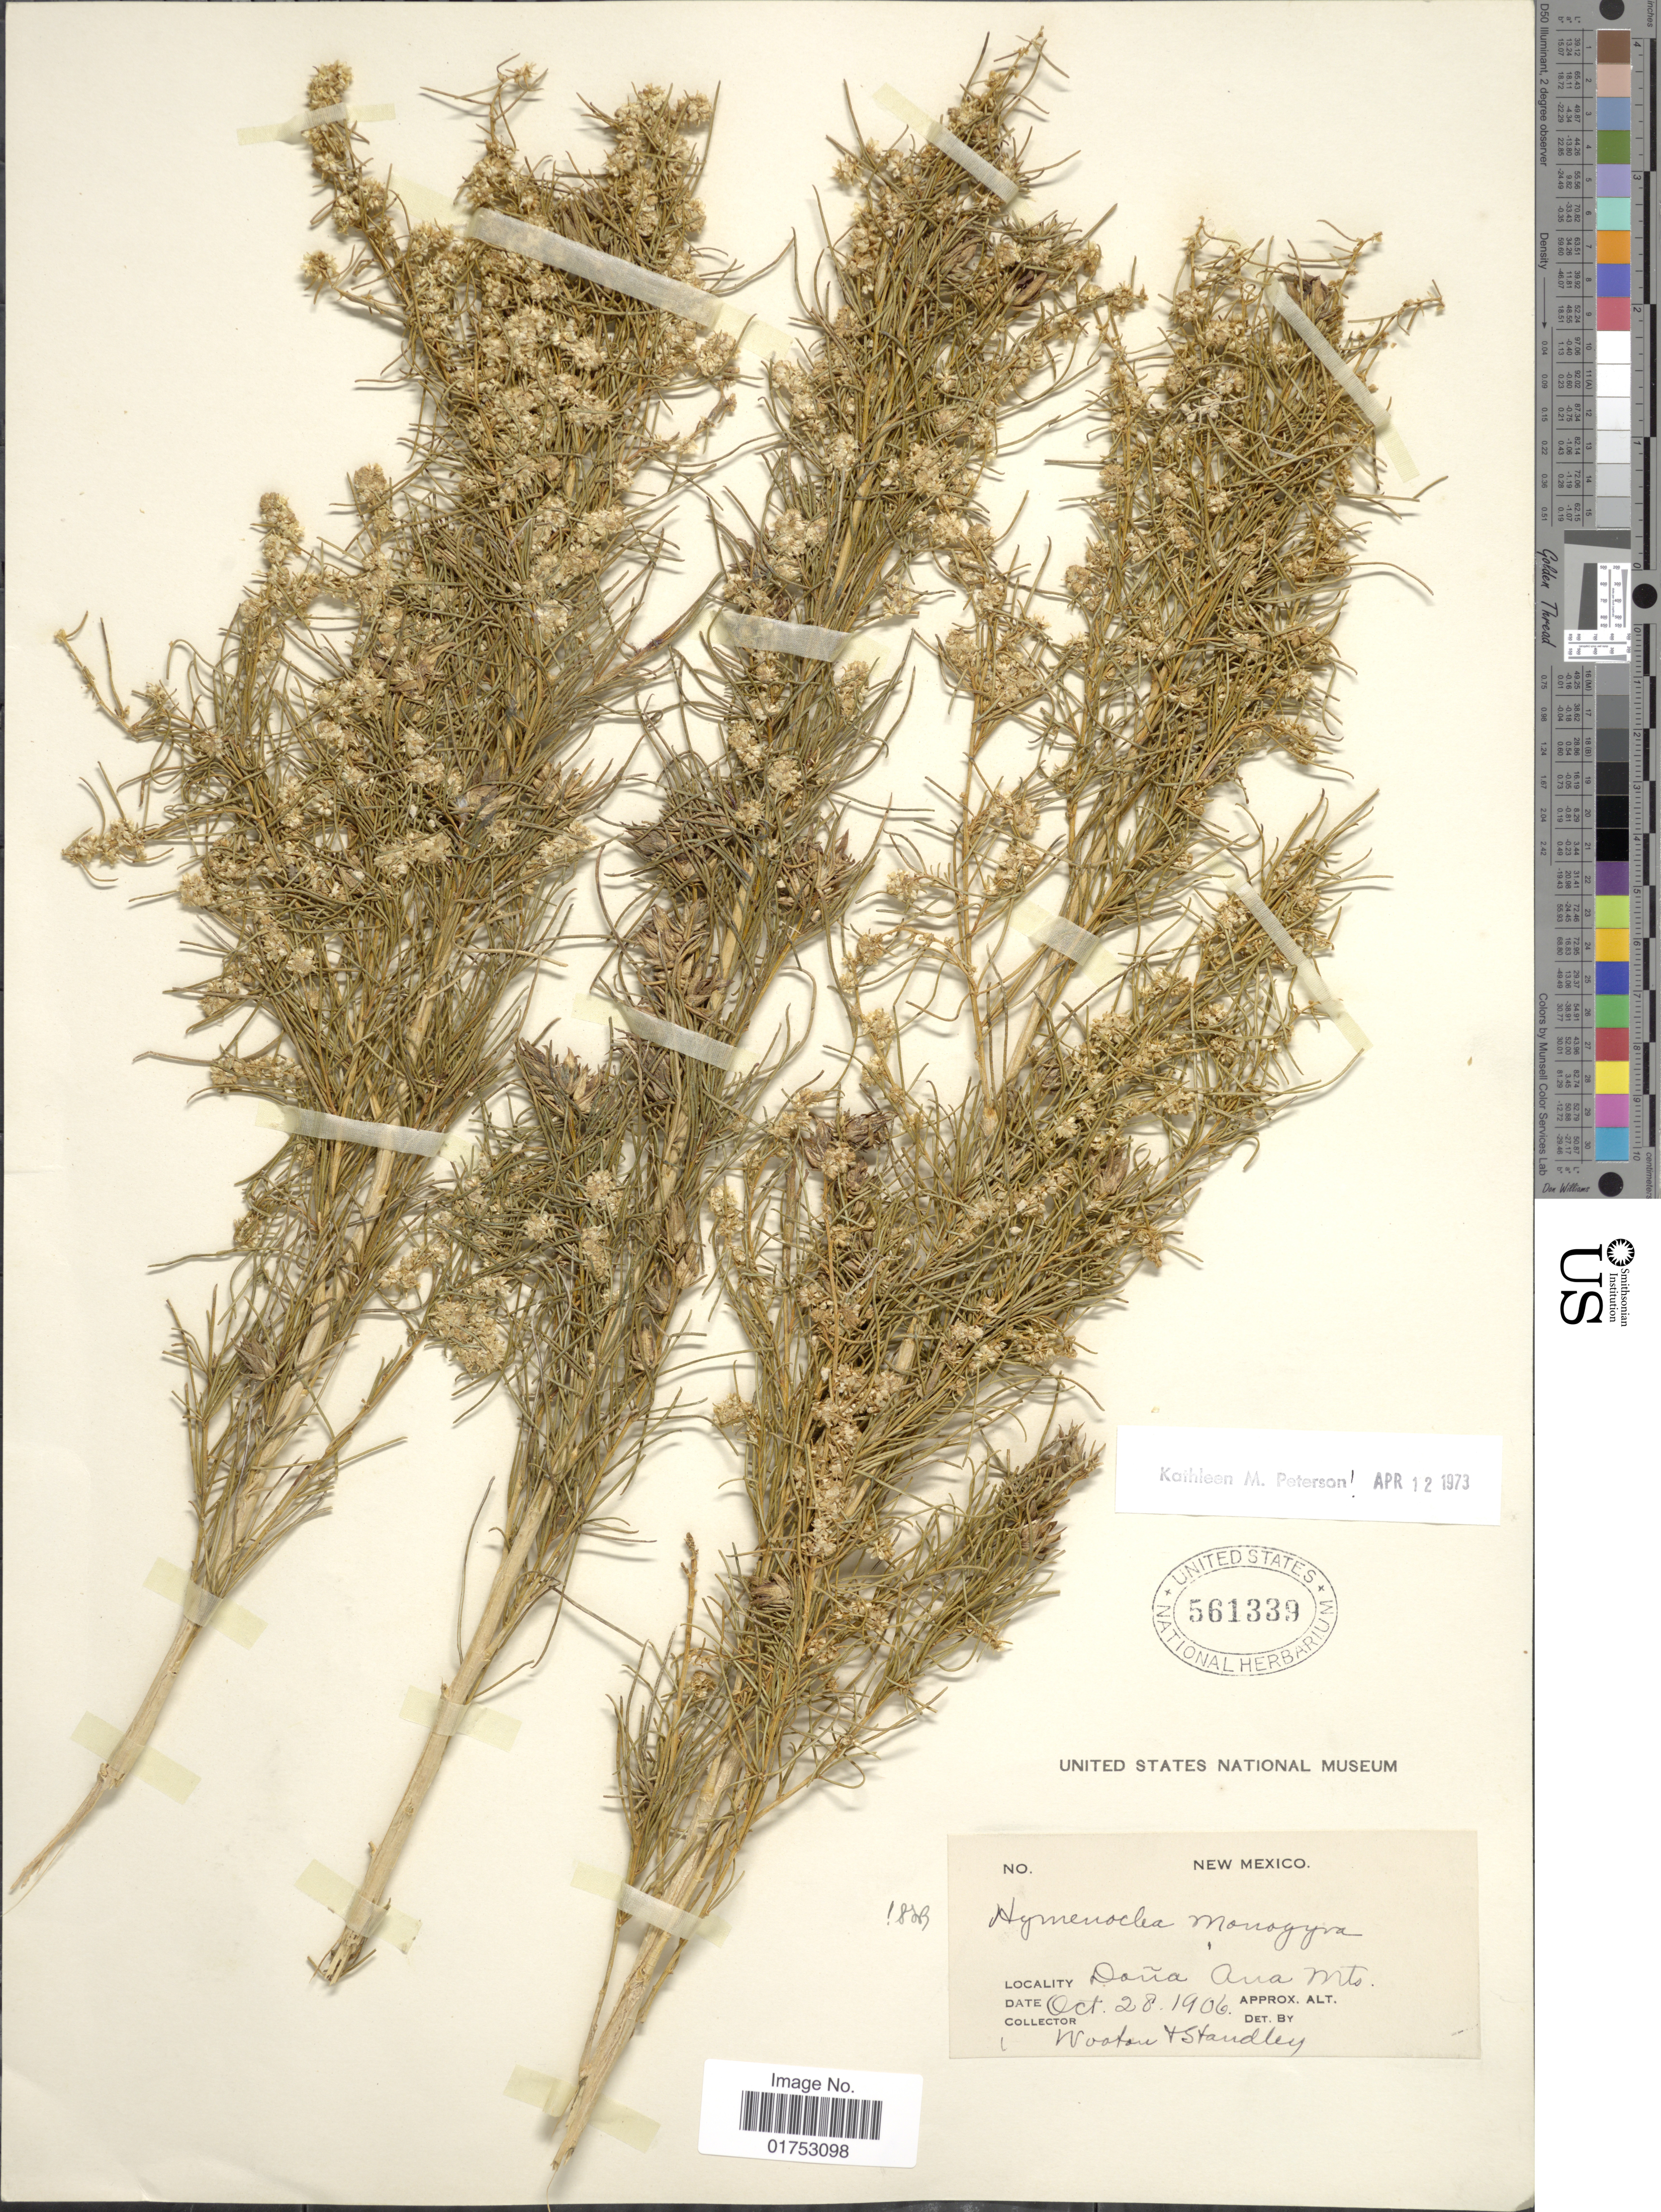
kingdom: Plantae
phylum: Tracheophyta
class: Magnoliopsida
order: Asterales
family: Asteraceae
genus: Hymenoclea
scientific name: Hymenoclea monogyra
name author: Torr. & A. Gray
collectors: E. O. Wooton & P. C. Standley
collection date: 1906-10-28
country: United States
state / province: New Mexico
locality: Dona Ana Mts.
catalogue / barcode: US 561339